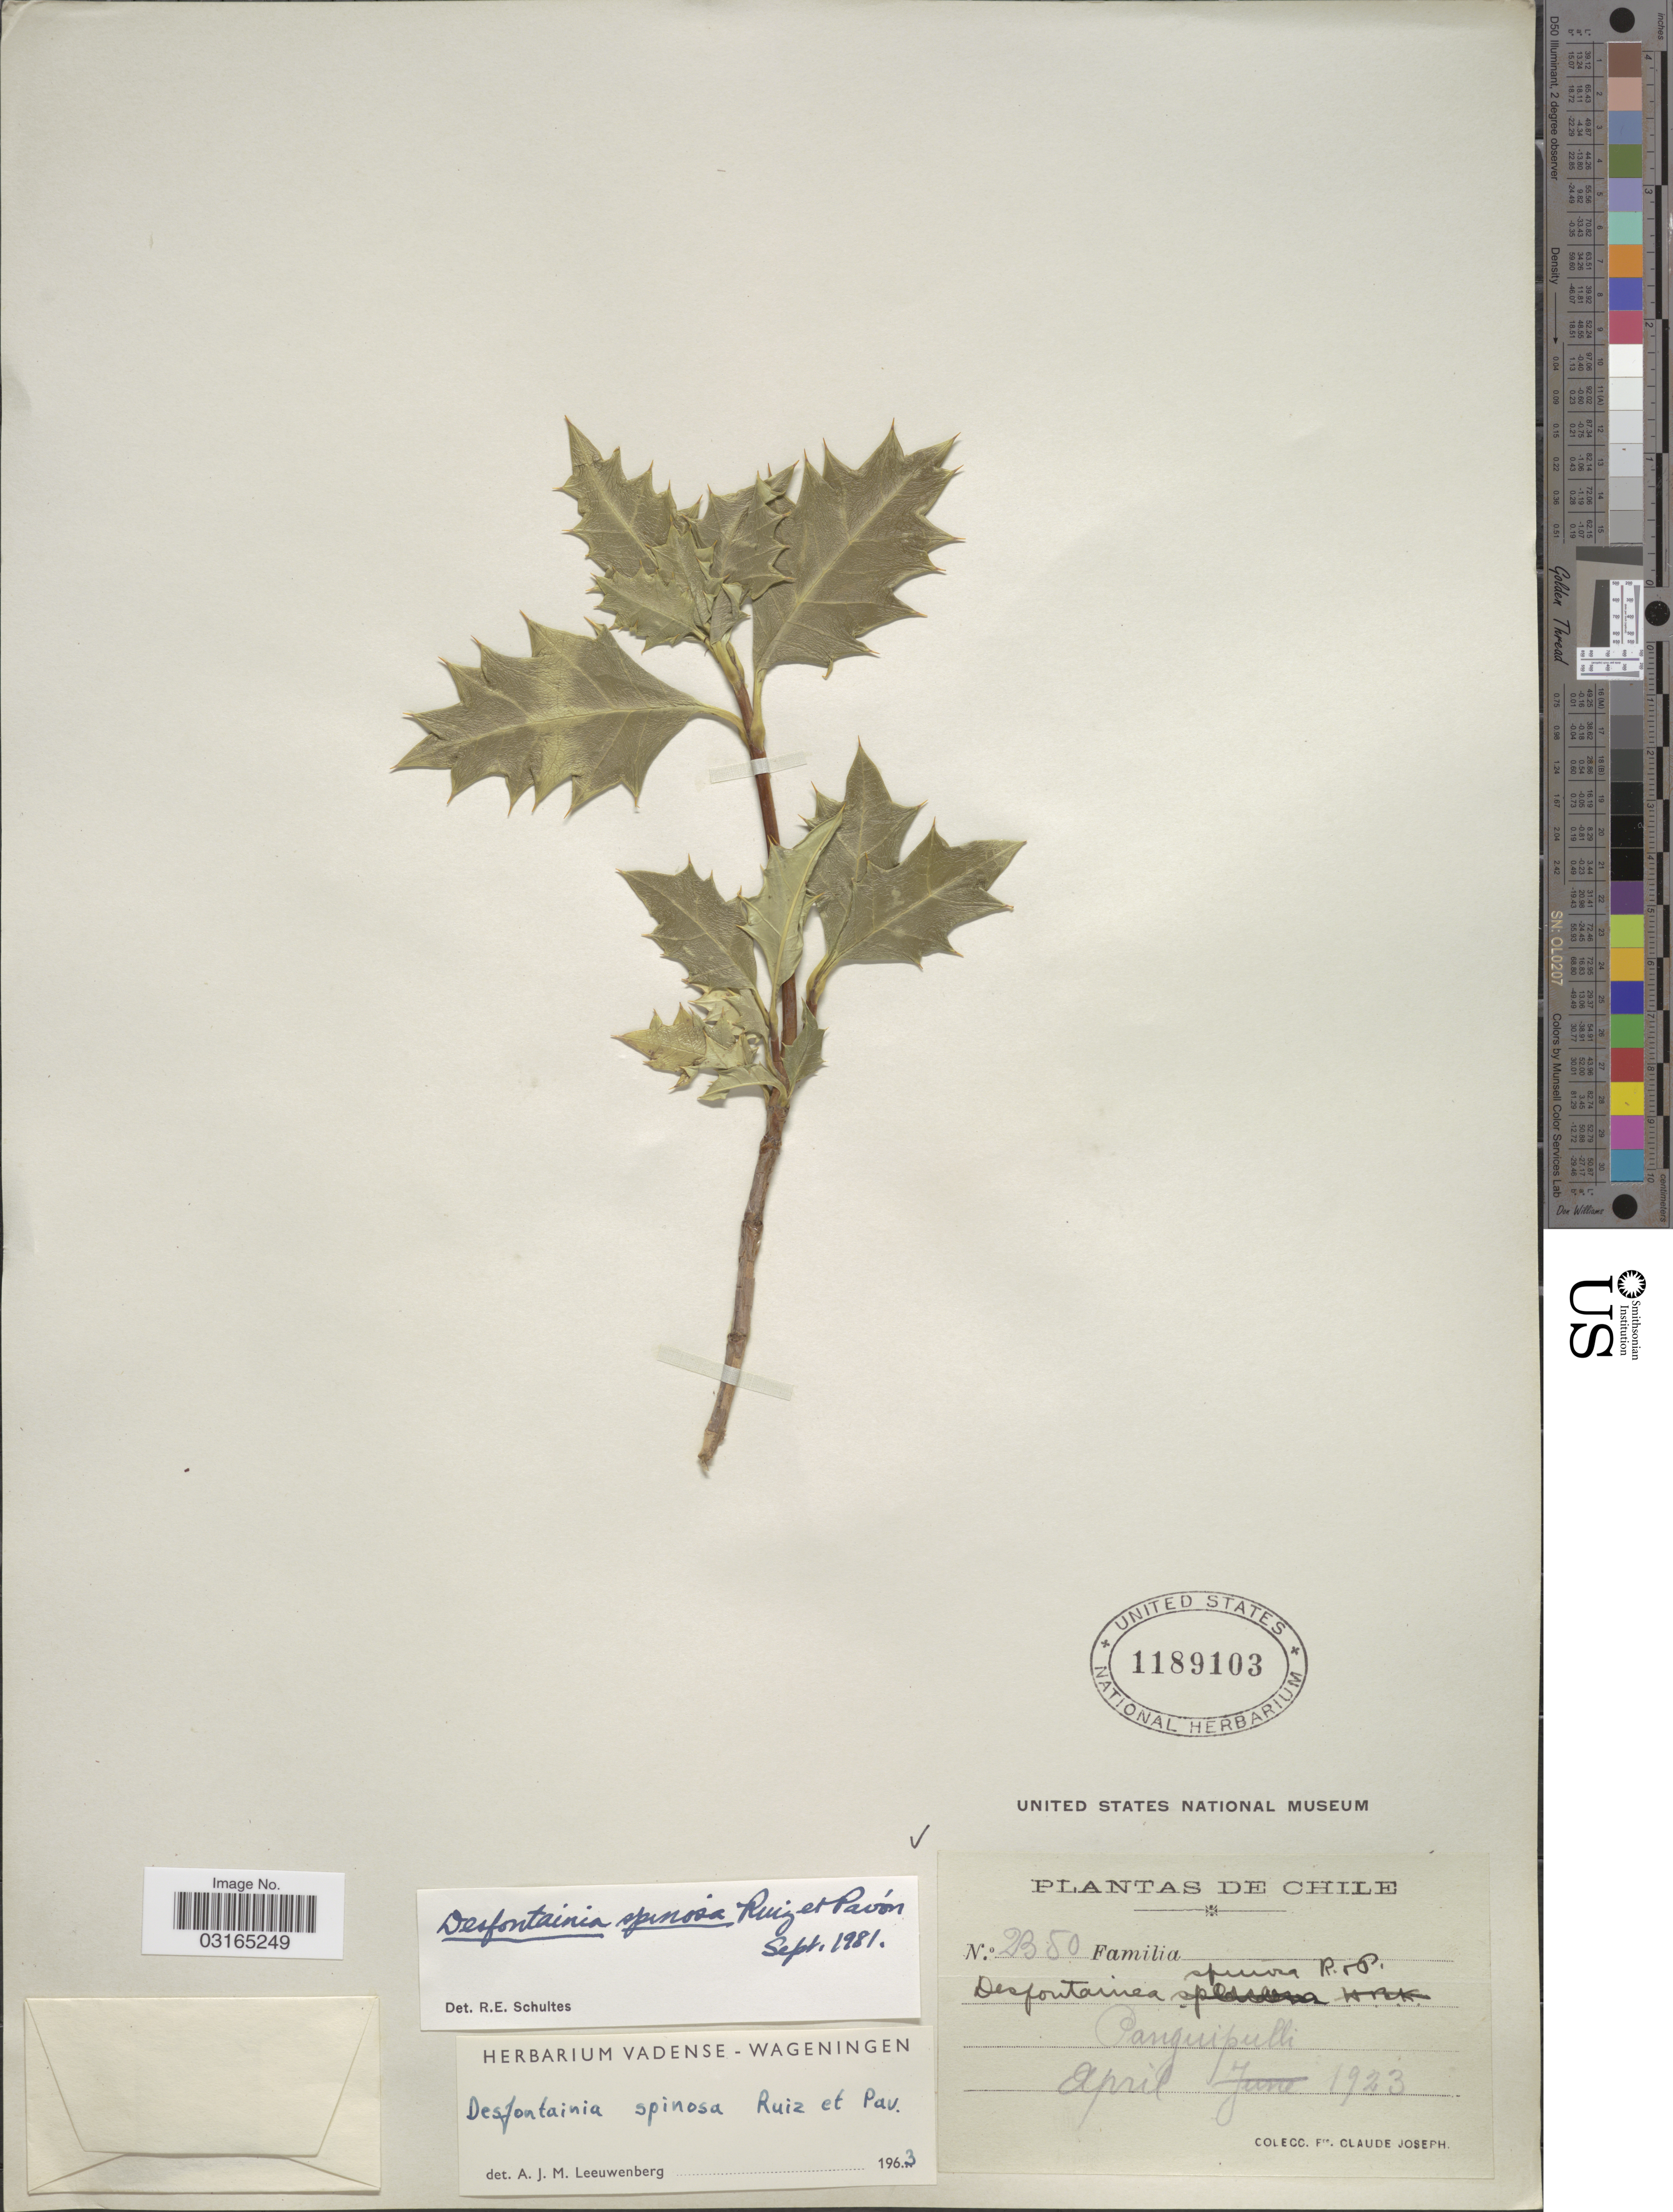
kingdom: Plantae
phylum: Tracheophyta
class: Magnoliopsida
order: Bruniales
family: Columelliaceae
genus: Desfontainia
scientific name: Desfontainia spinosa var. spinosa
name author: Ruiz & Pav.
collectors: Bro. Claude-Joseph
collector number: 2350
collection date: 1923-04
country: Chile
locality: Panguipulli.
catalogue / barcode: US 1189103